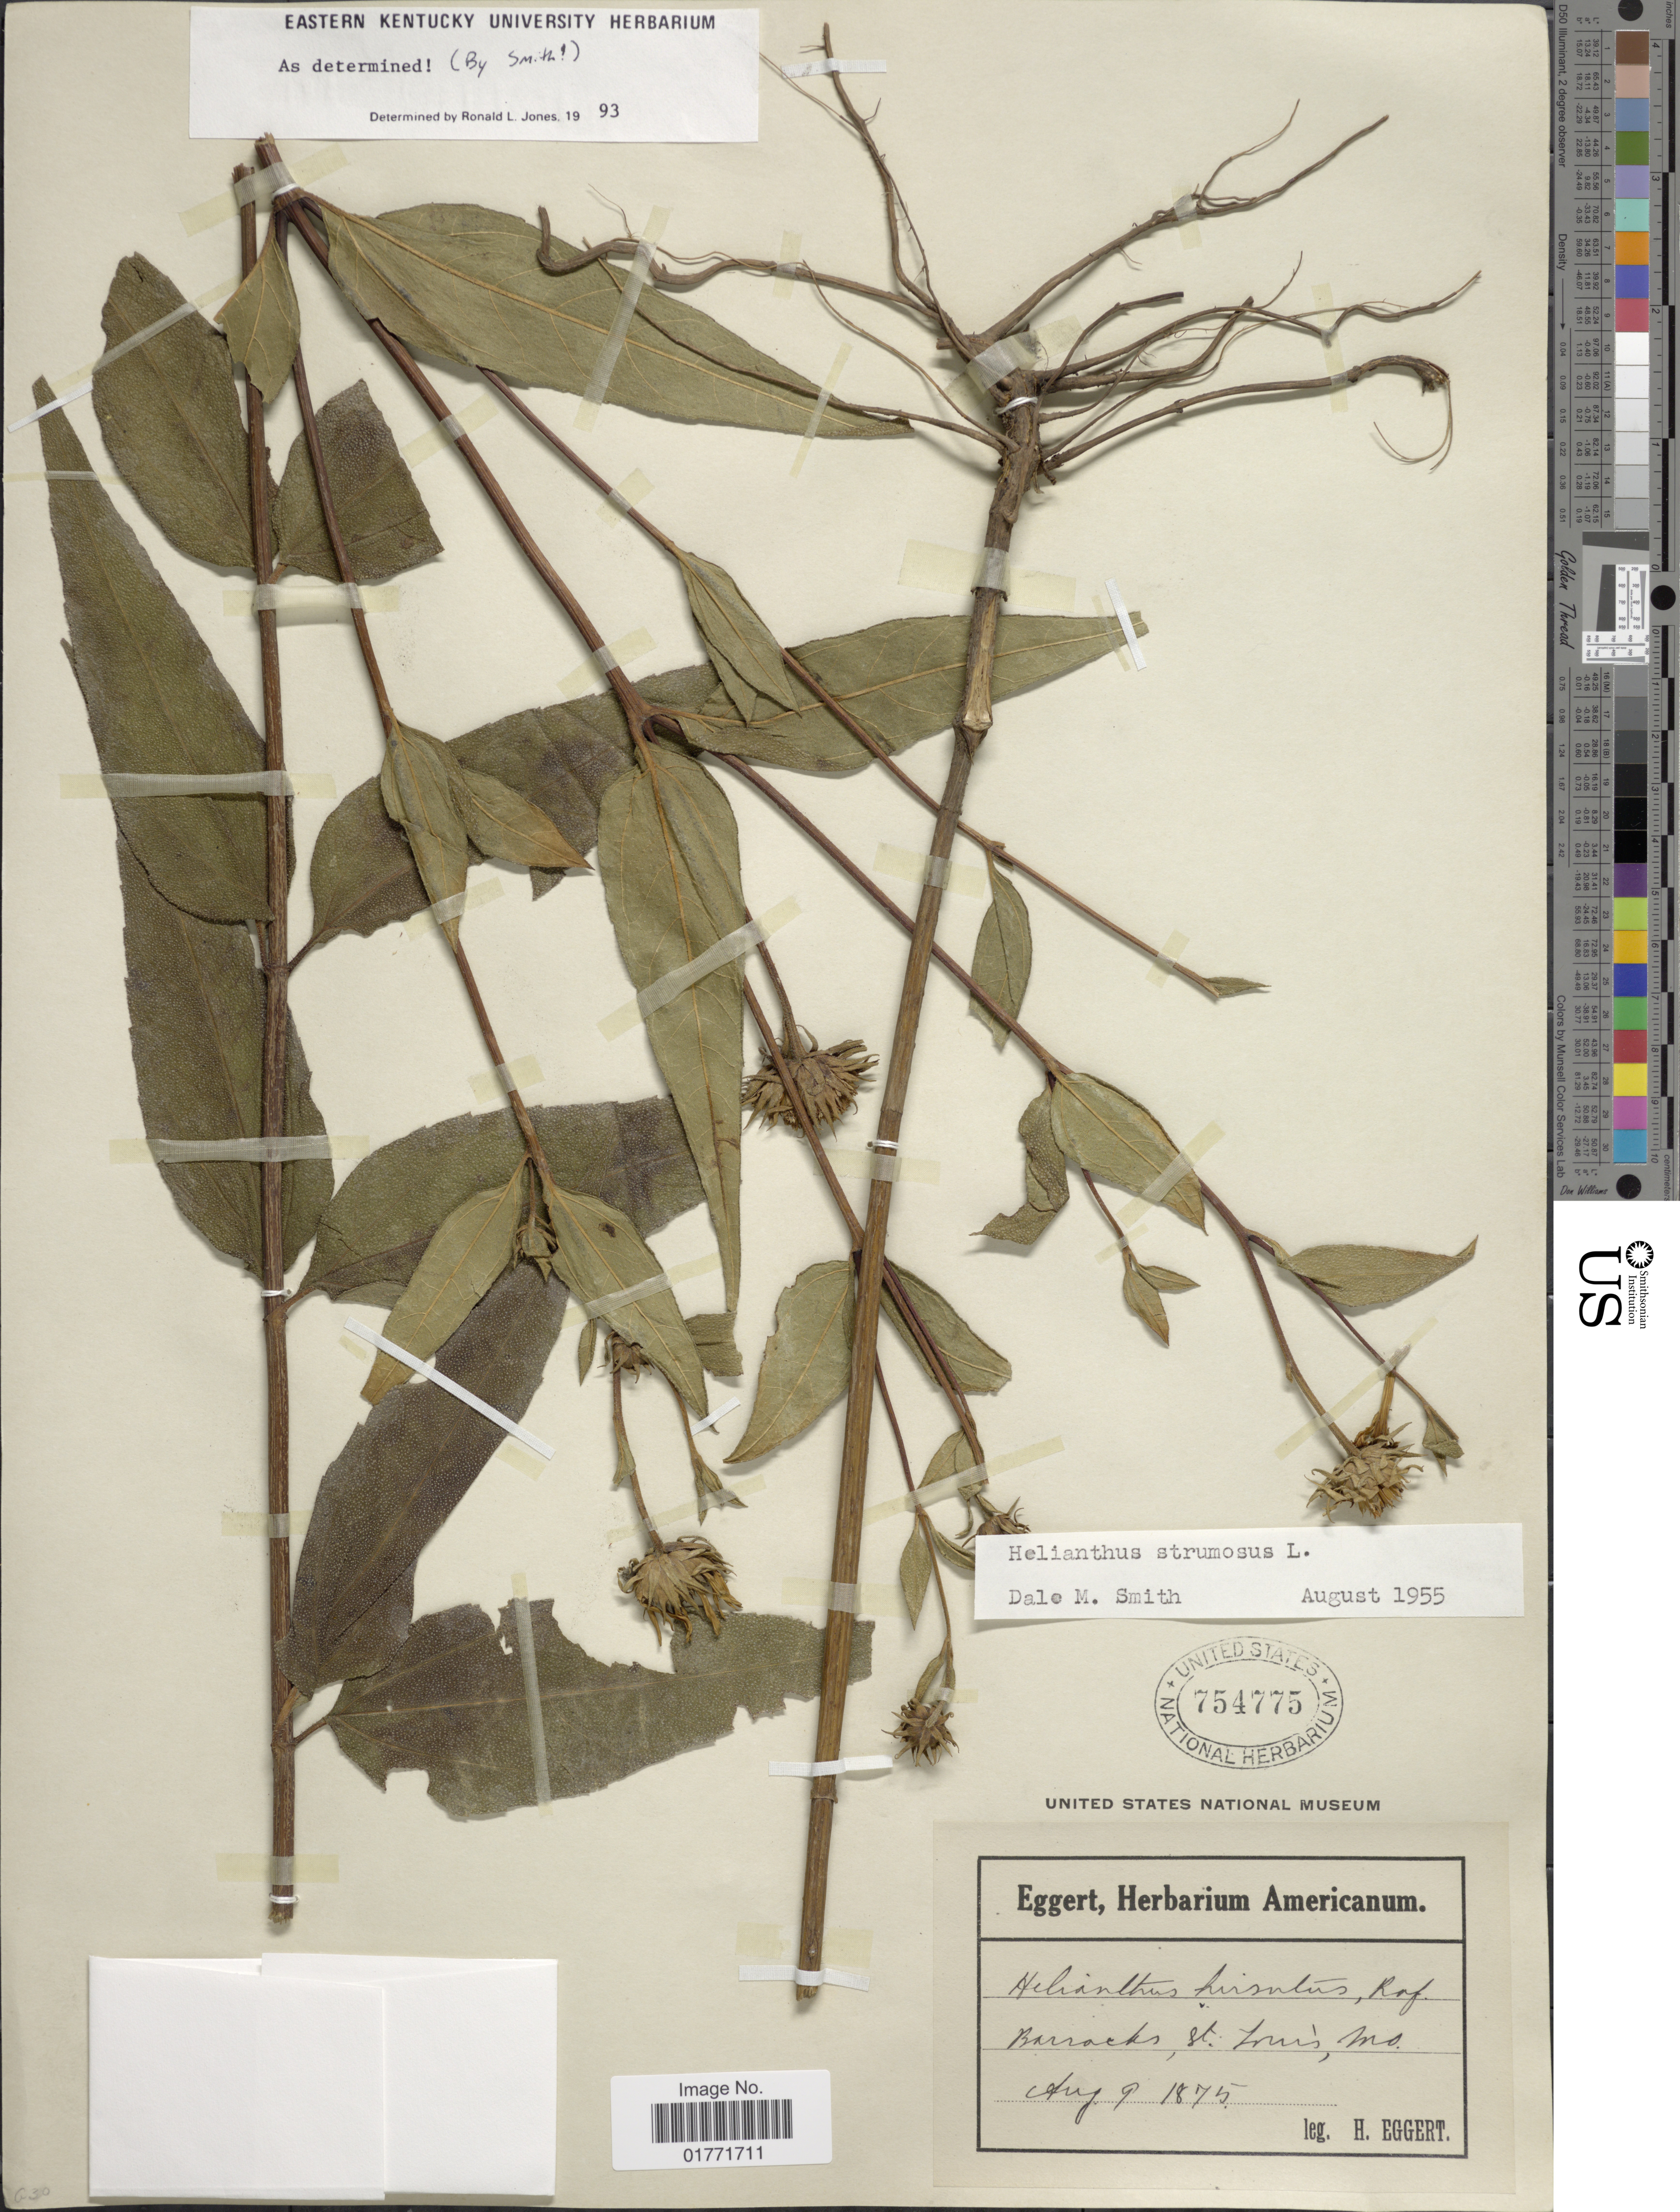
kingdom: Plantae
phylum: Tracheophyta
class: Magnoliopsida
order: Asterales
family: Asteraceae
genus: Helianthus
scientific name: Helianthus strumosus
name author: L.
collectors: H. Eggert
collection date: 1875-08-09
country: United States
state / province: Missouri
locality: Barracks, St. Louis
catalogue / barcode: US 754775